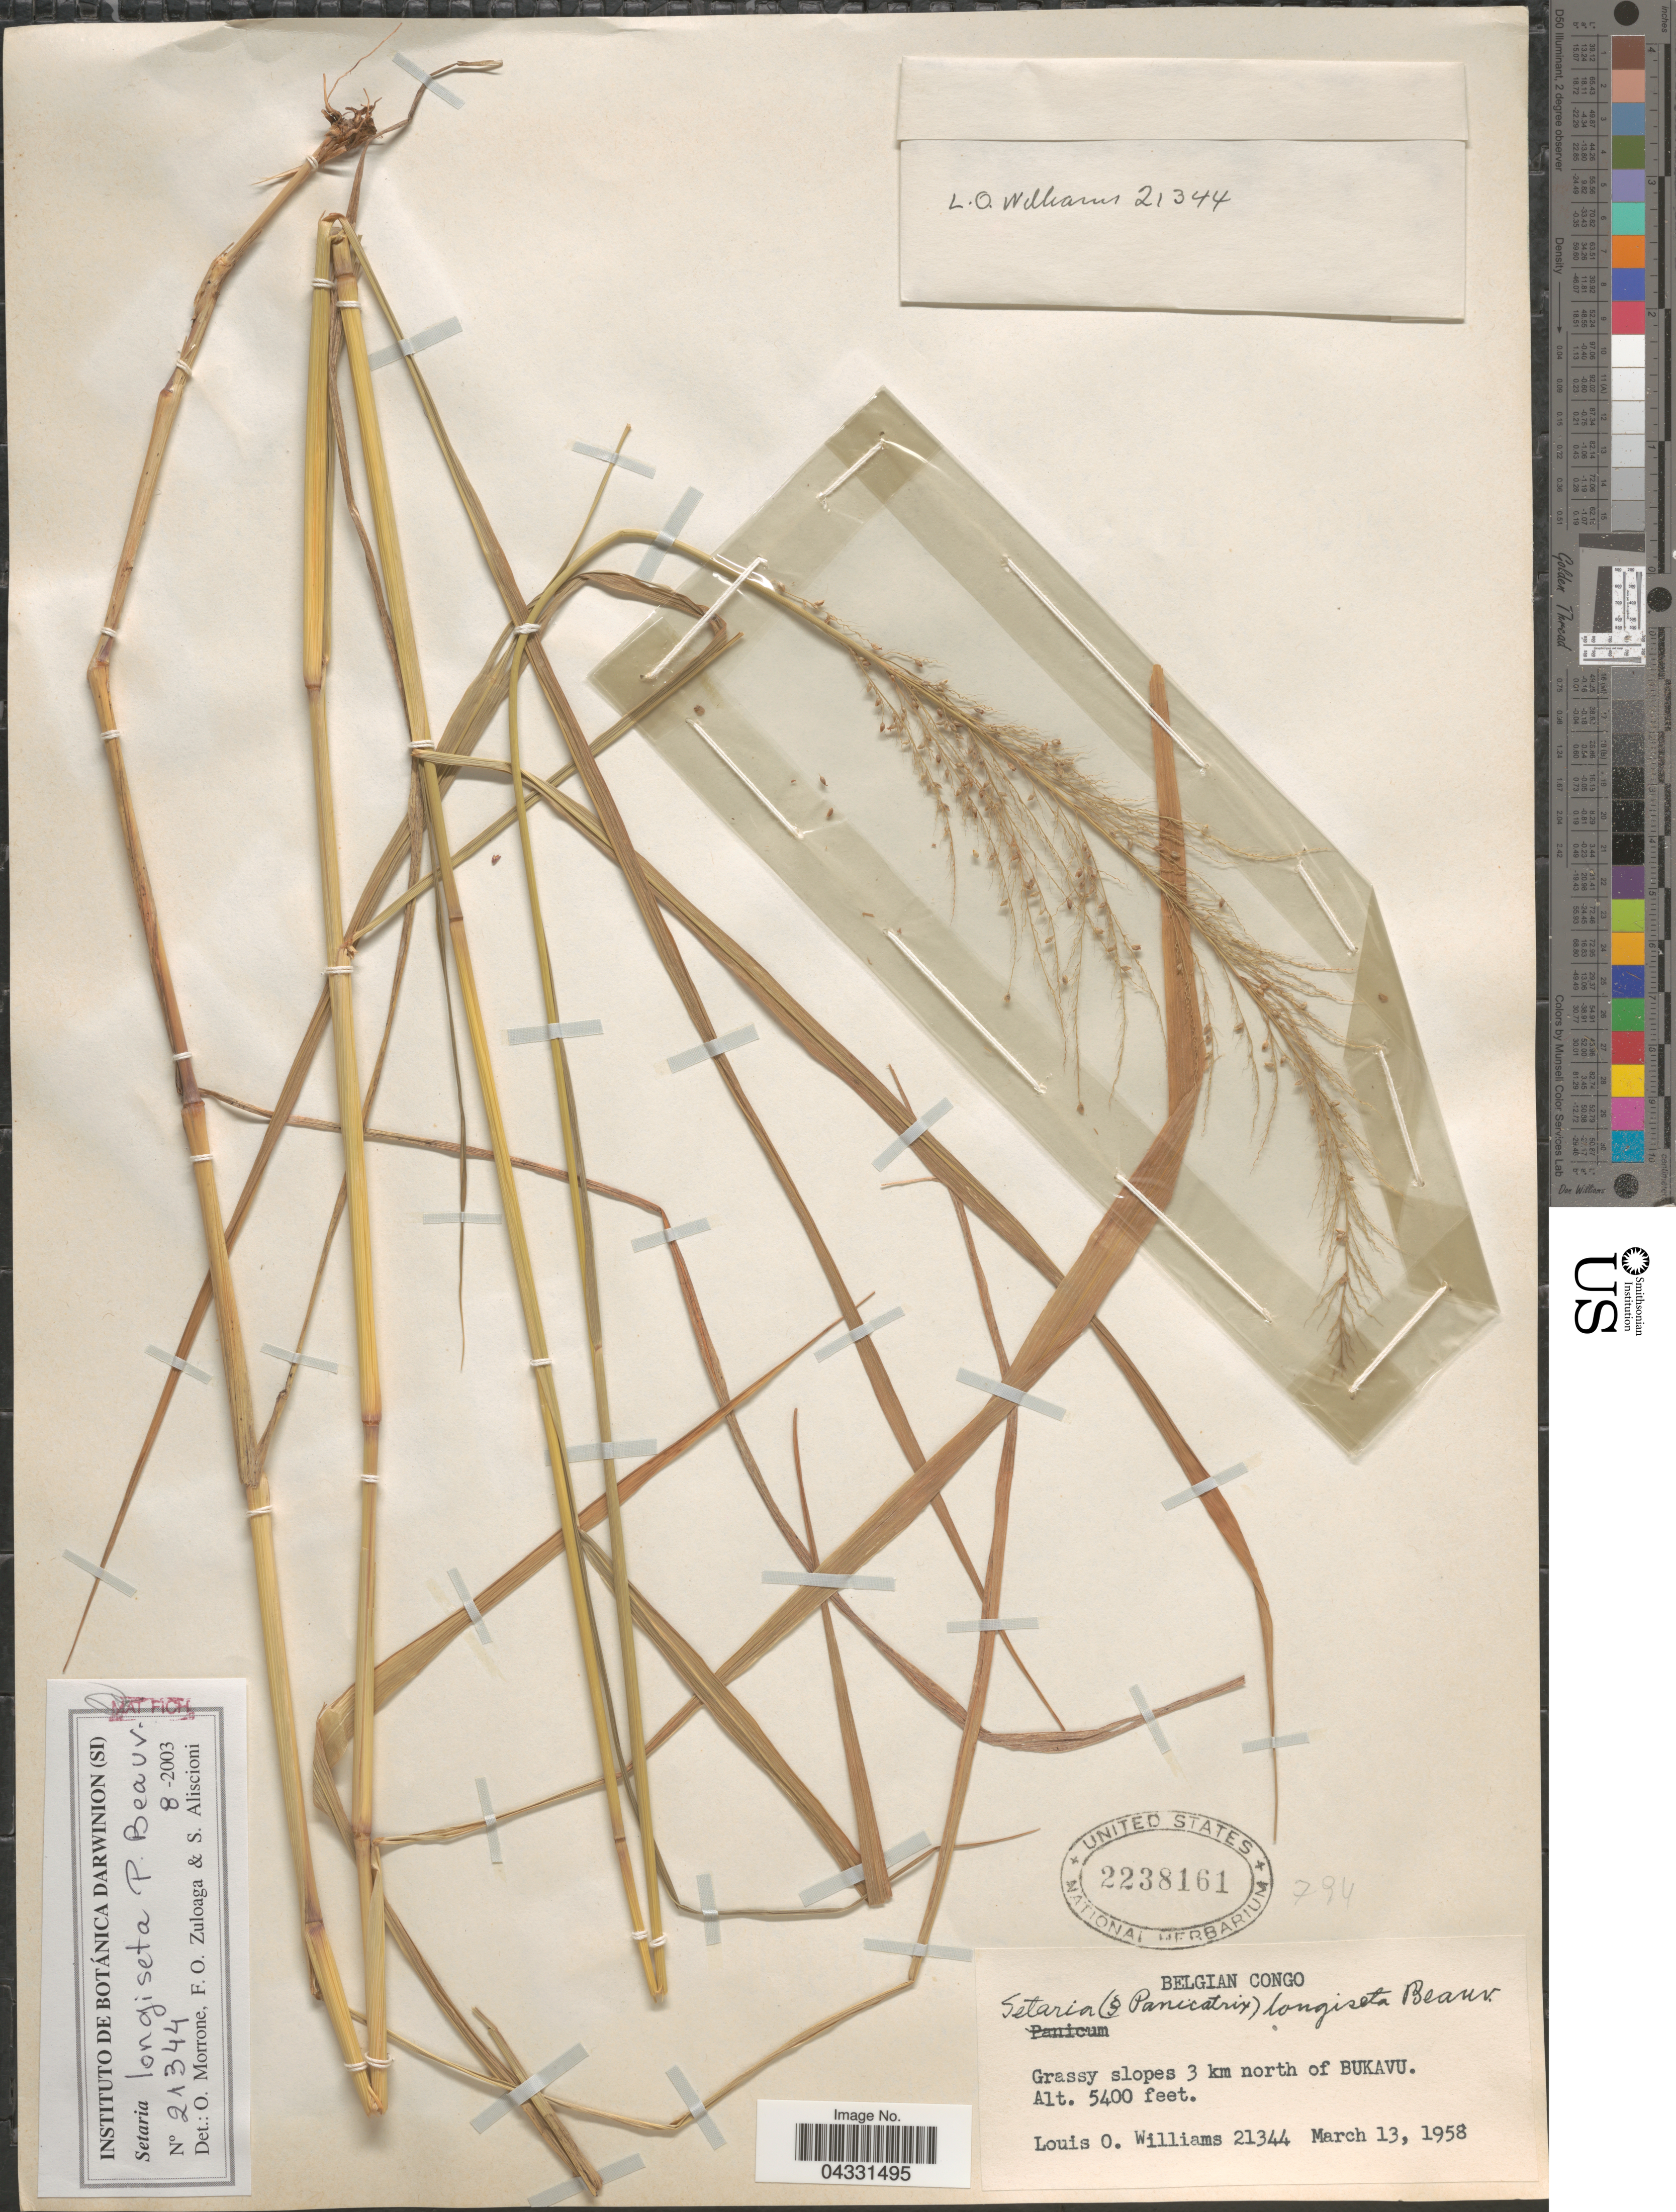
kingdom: Plantae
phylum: Tracheophyta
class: Liliopsida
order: Poales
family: Poaceae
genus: Setaria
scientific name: Setaria longiseta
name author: P. Beauv.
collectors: L. O. Williams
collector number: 21344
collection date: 1958-03-13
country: Congo, Democratic Republic of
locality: Belgian Congo. Grassy slopes 3 km north of Bukavu.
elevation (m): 1646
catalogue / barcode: US 2238161